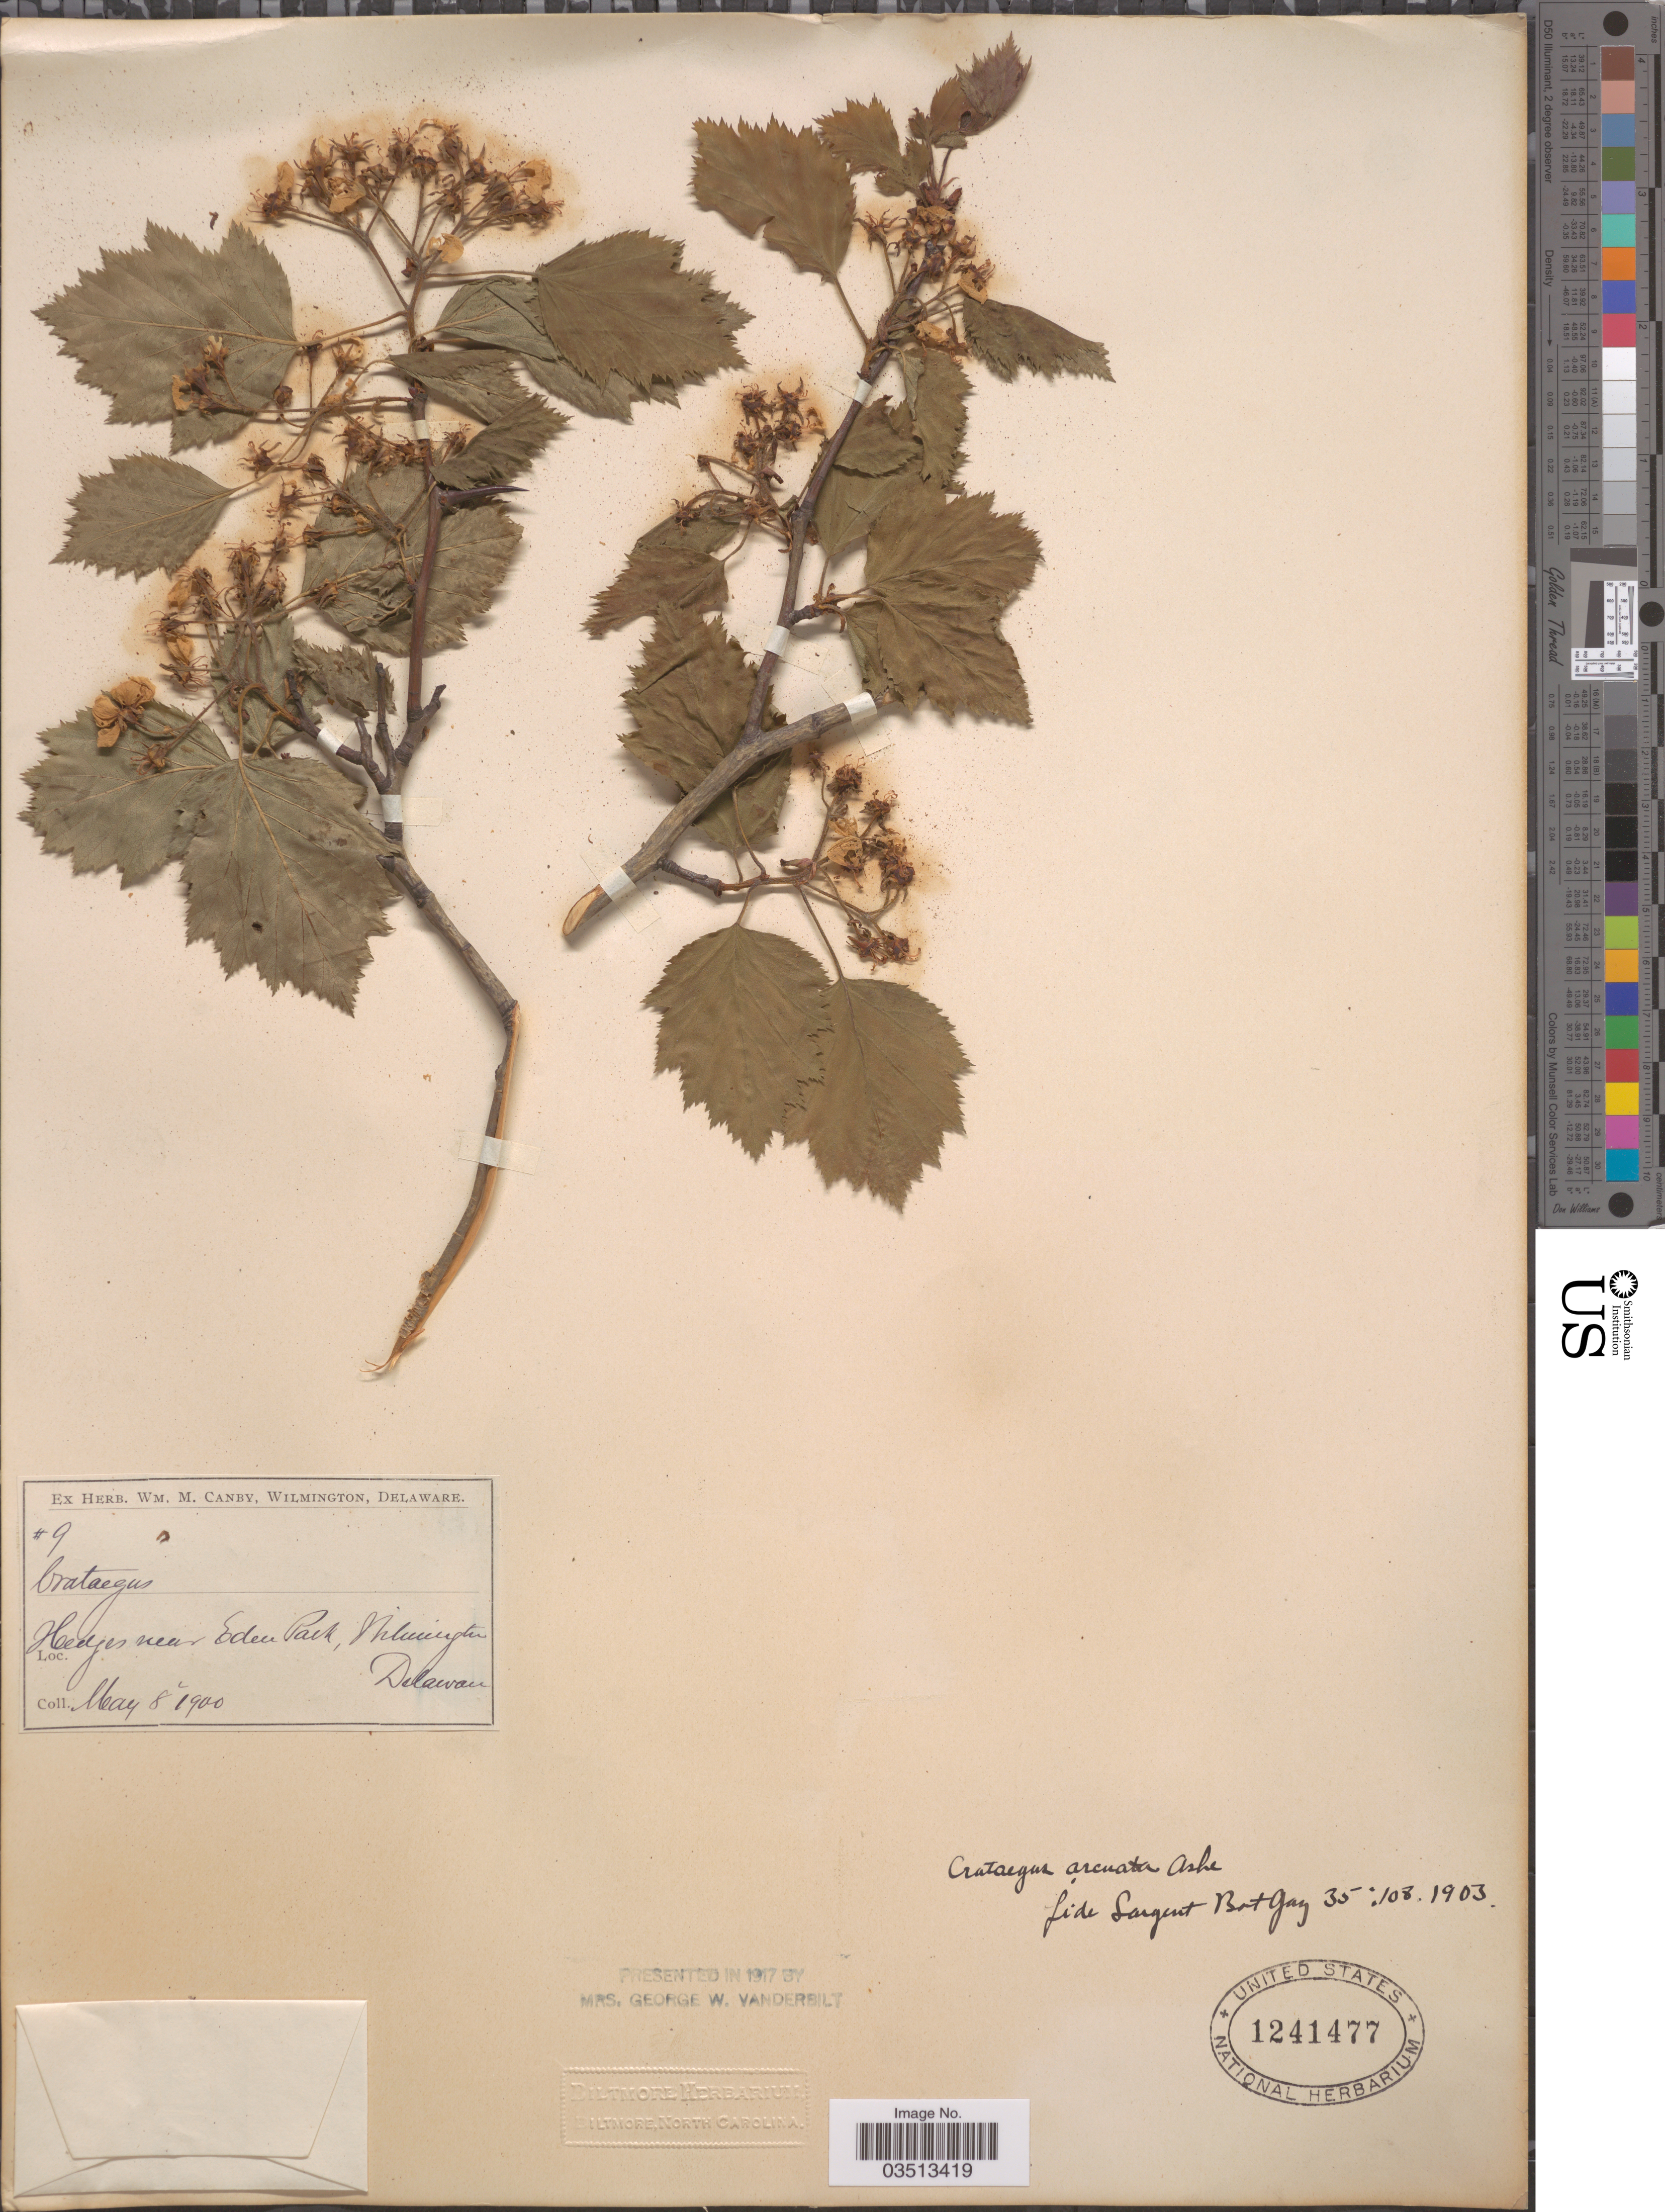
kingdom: Plantae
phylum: Tracheophyta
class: Magnoliopsida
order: Rosales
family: Rosaceae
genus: Crataegus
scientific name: Crataegus arcuata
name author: Ashe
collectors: ex herb. W.M. Canby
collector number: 9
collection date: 1900-05-08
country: United States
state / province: Delaware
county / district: New Castle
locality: Hedges near Eden Park, Wilmington.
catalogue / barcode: US 1241477